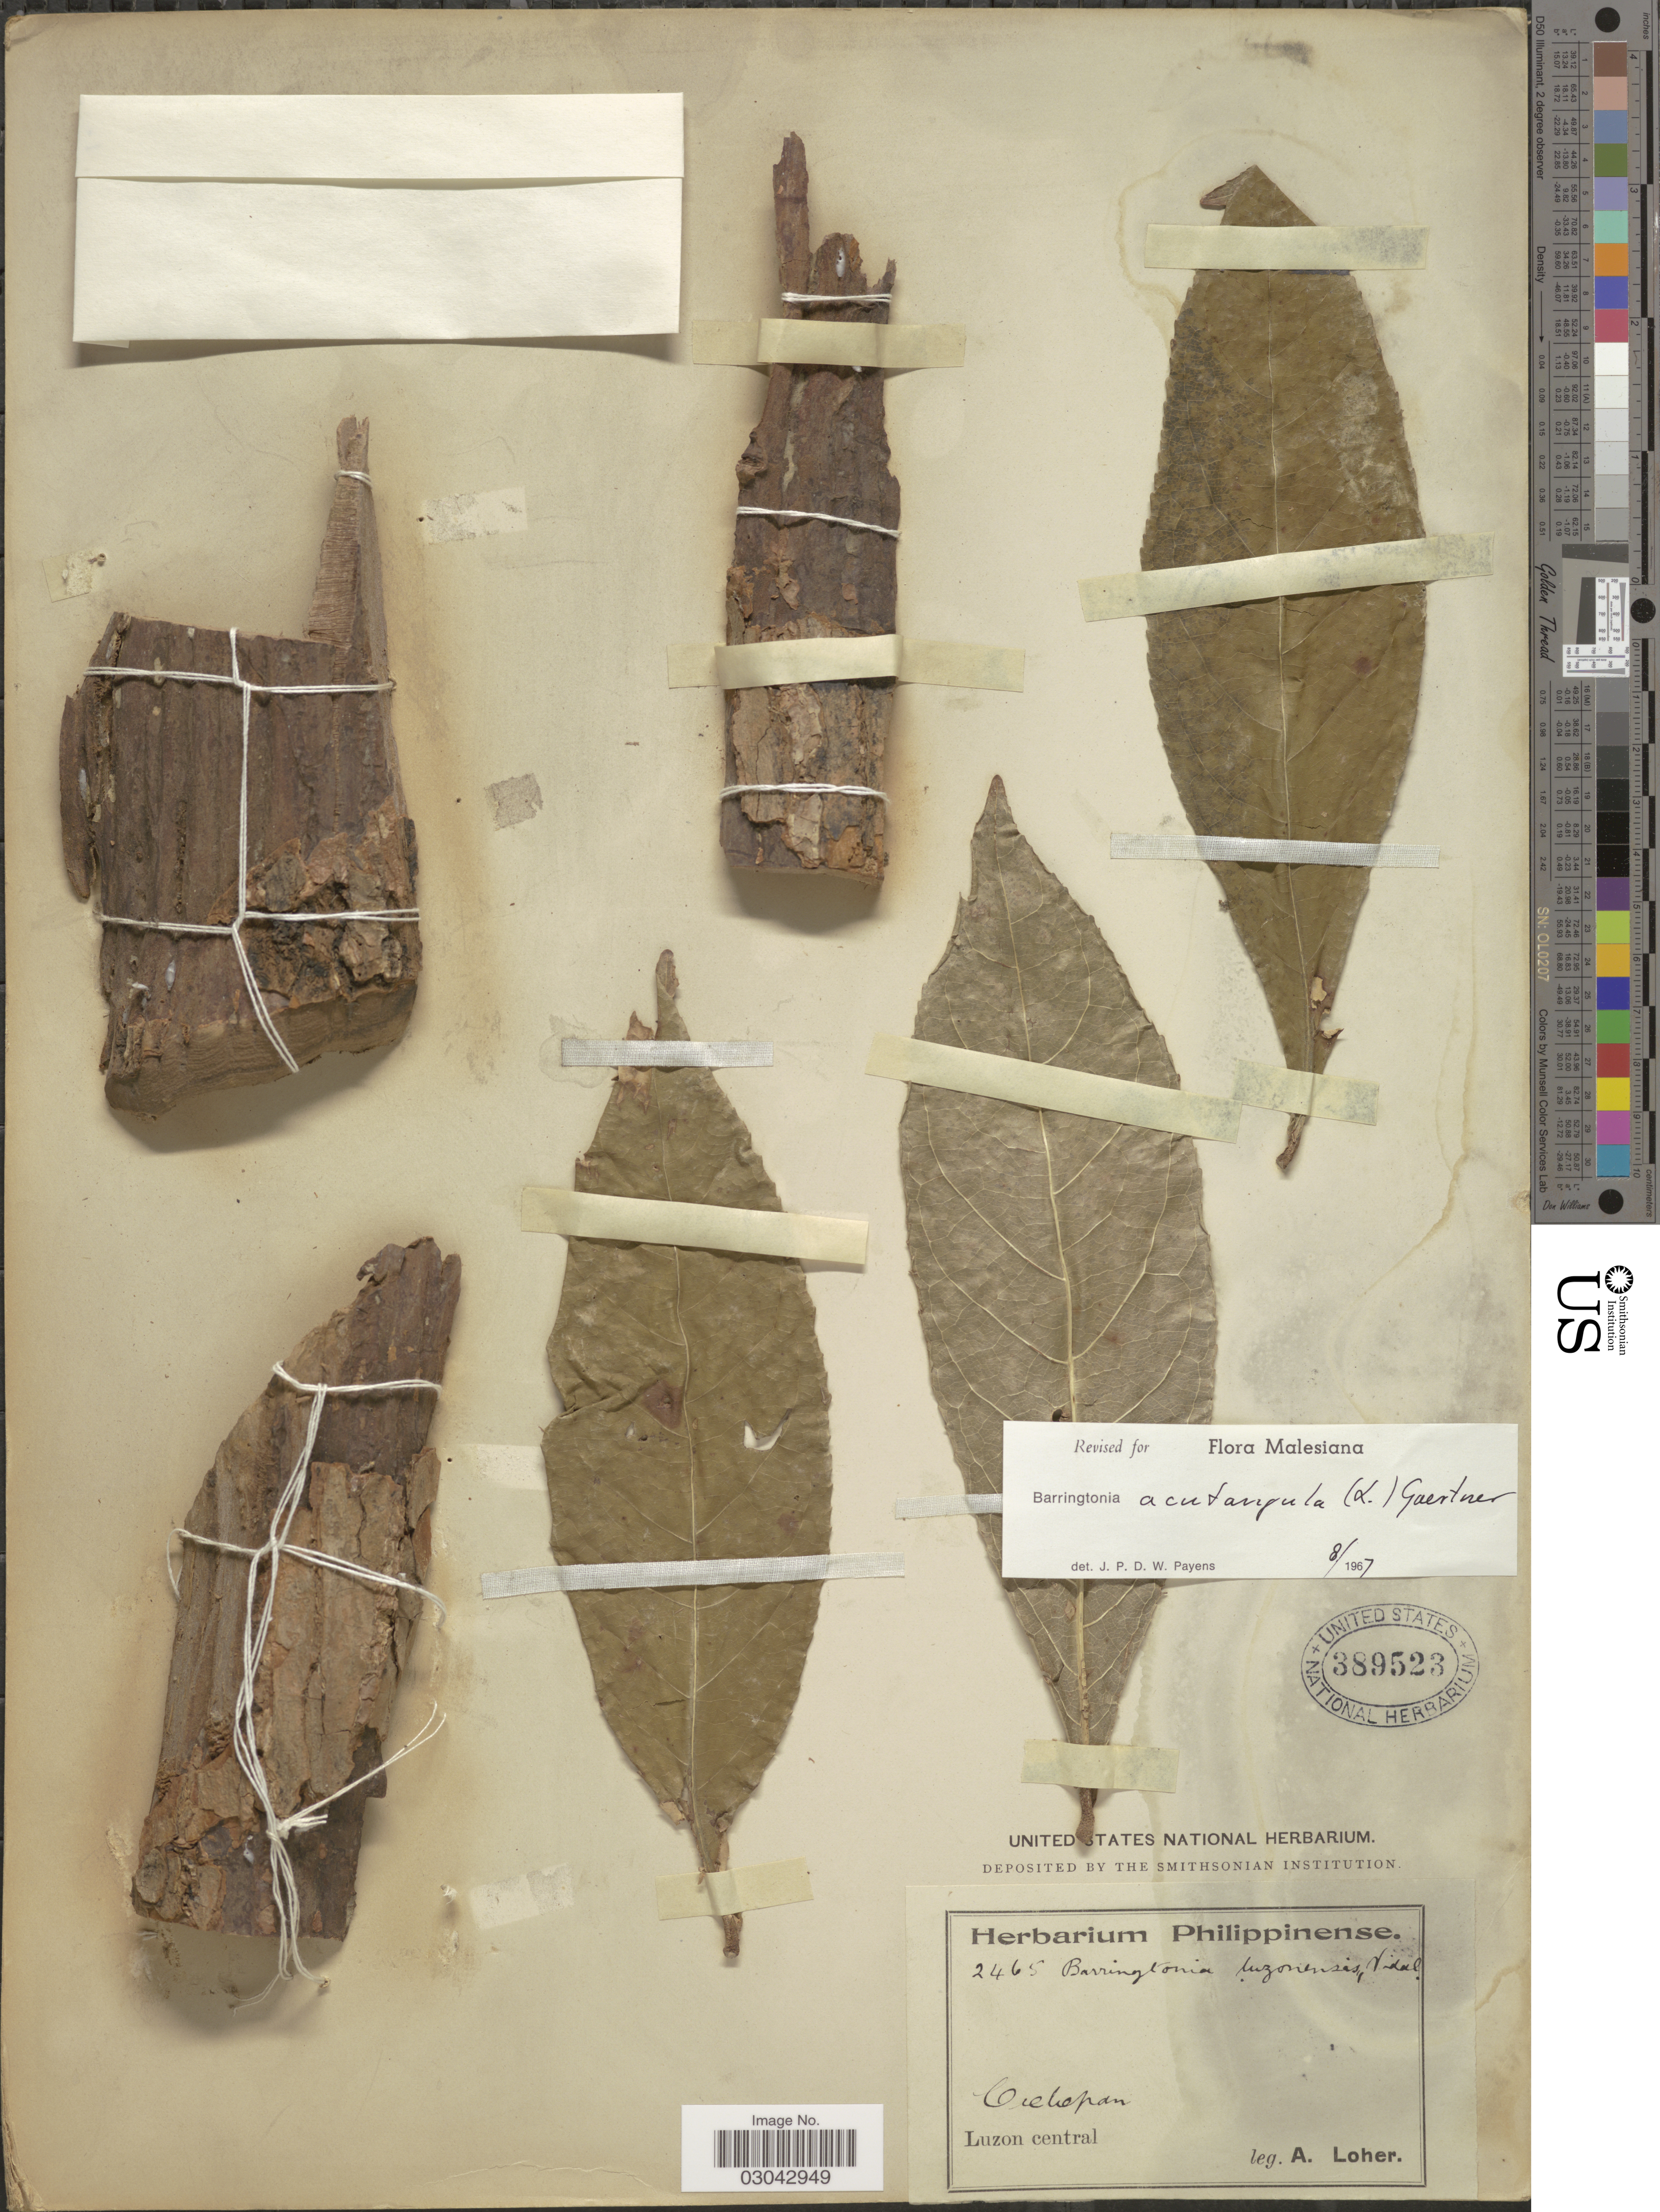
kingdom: Plantae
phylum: Tracheophyta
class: Magnoliopsida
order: Ericales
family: Lecythidaceae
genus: Barringtonia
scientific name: Barringtonia acutangula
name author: (L.) Gaertn.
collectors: A. Loher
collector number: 2465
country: Philippines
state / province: Central Luzon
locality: Leiehesan , Luzon central.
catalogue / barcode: US 389523